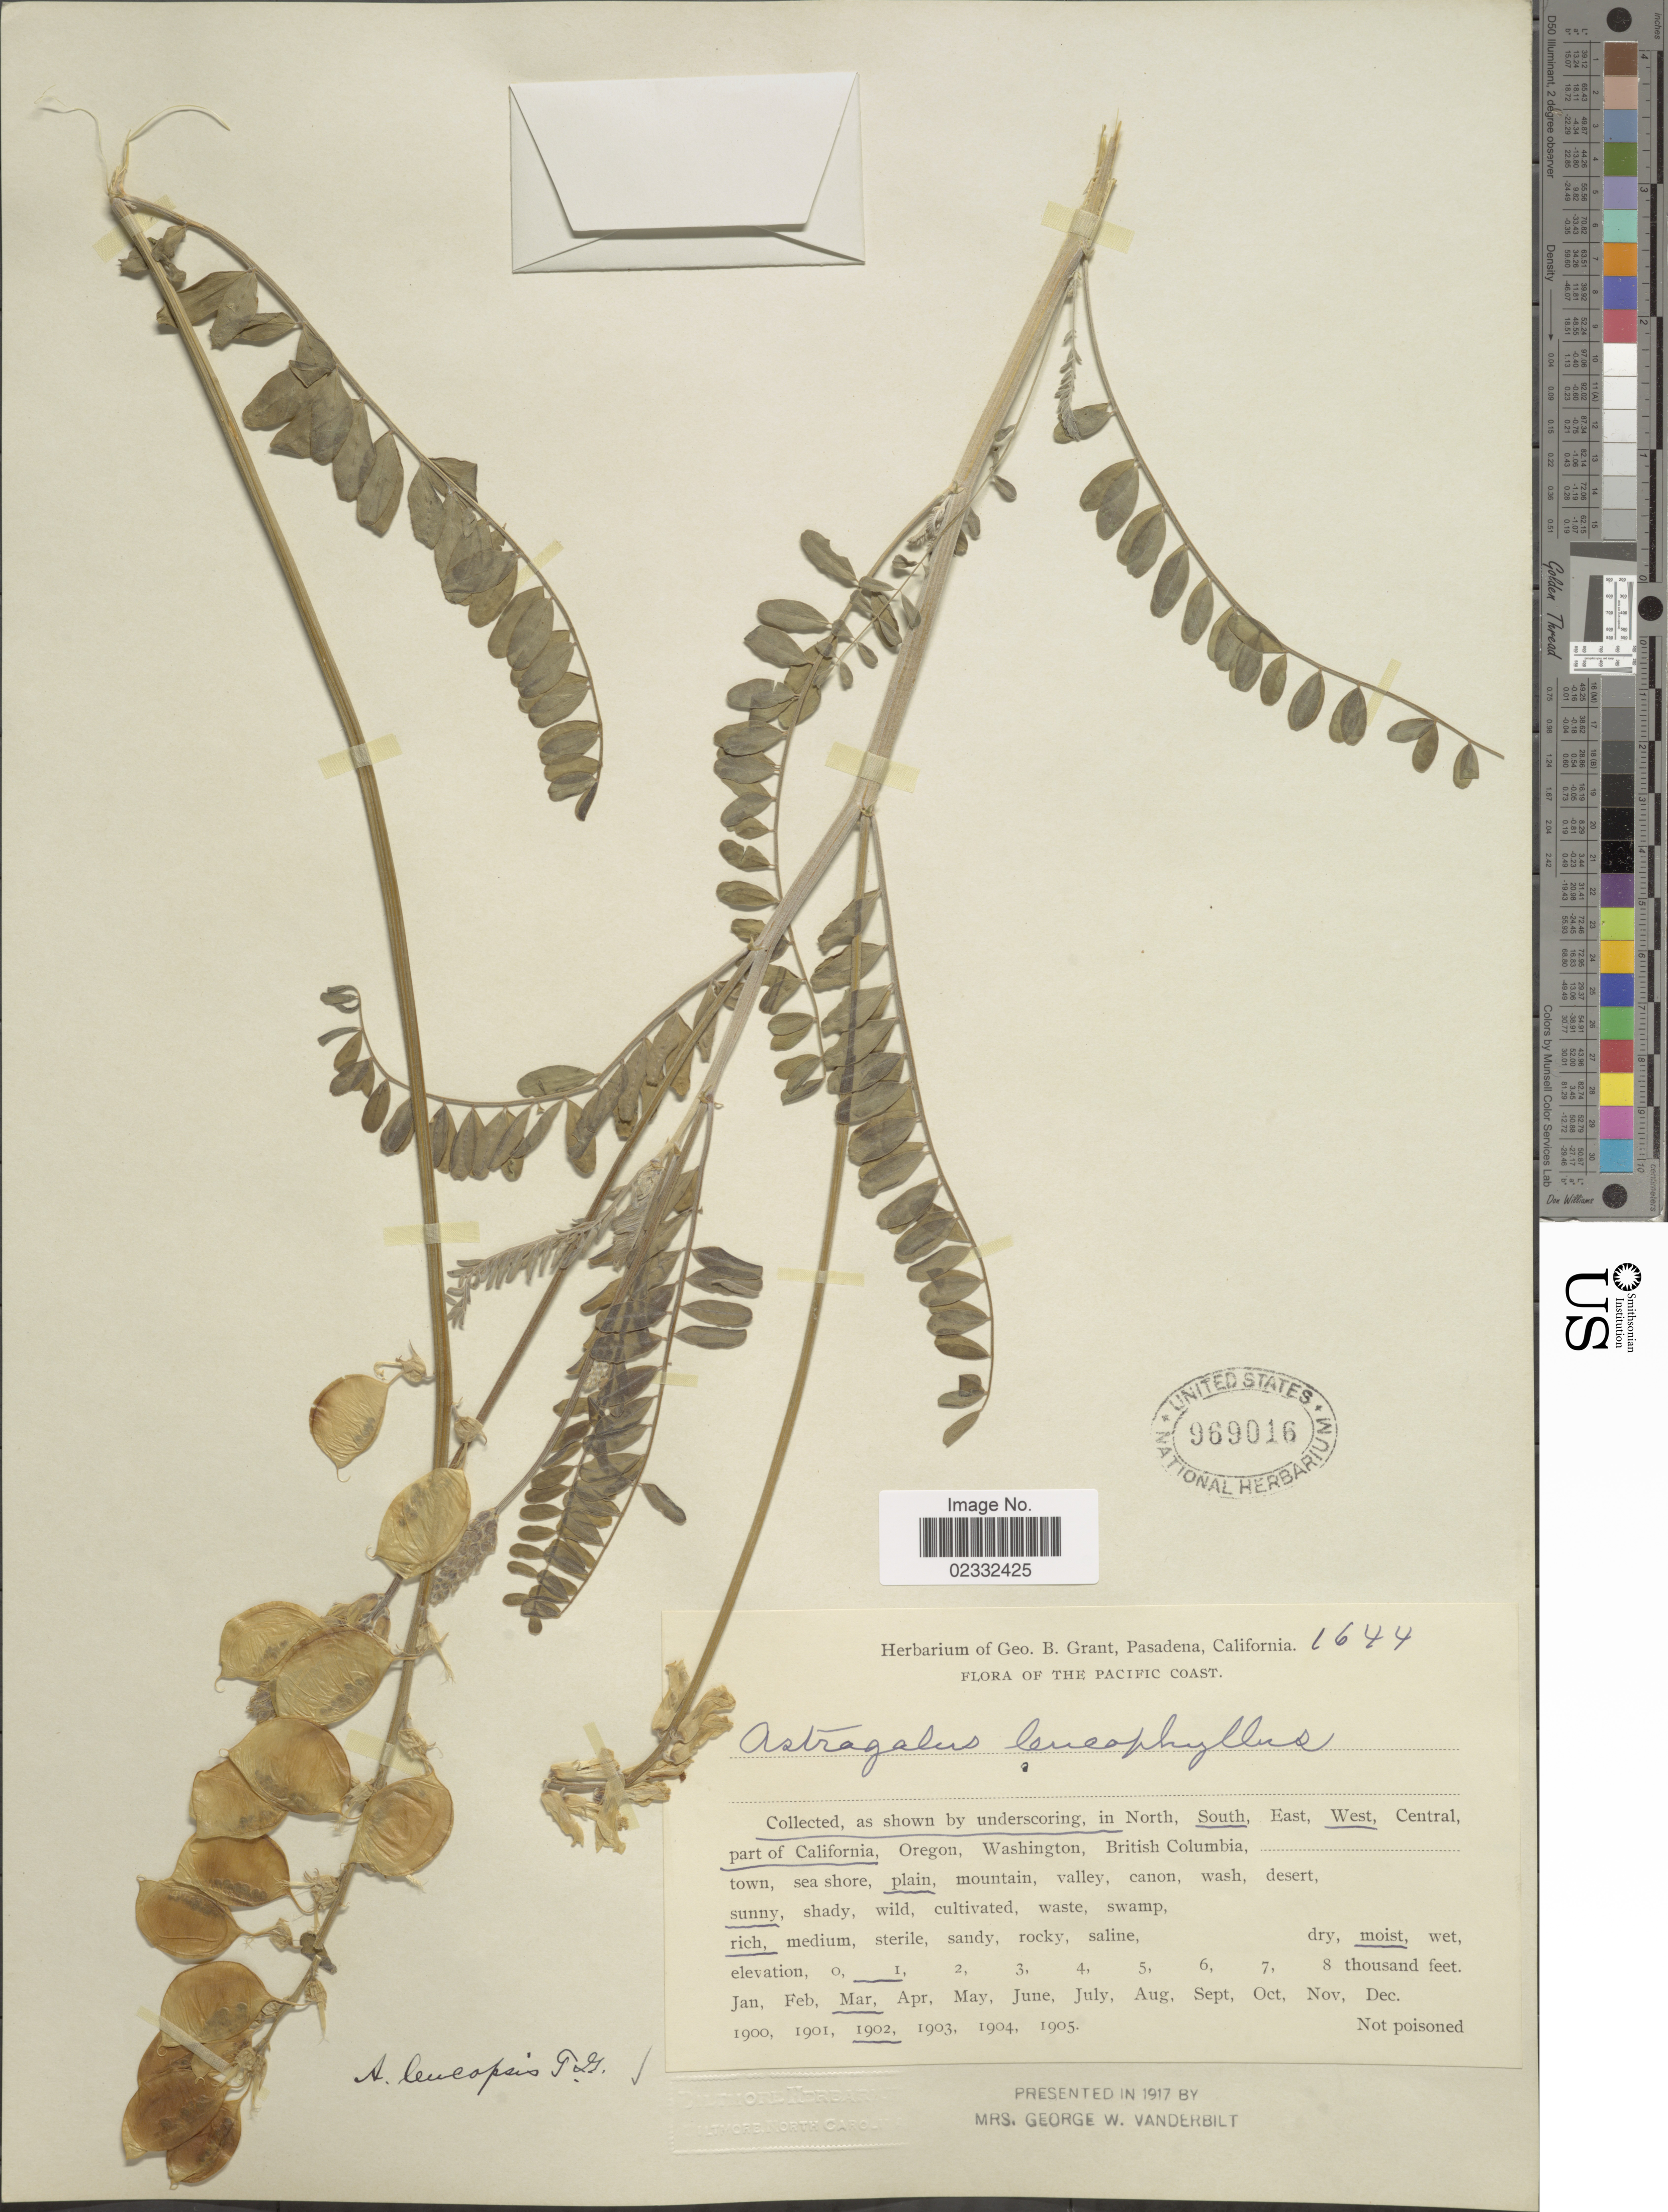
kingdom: Plantae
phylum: Tracheophyta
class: Magnoliopsida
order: Fabales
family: Fabaceae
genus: Astragalus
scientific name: Astragalus leucopsis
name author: (Torr.) Torr.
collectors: ex herb. Geo. B. Grant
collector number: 1644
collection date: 1902-03-01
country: United States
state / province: California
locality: South West part of California. Plain,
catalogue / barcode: US 969016